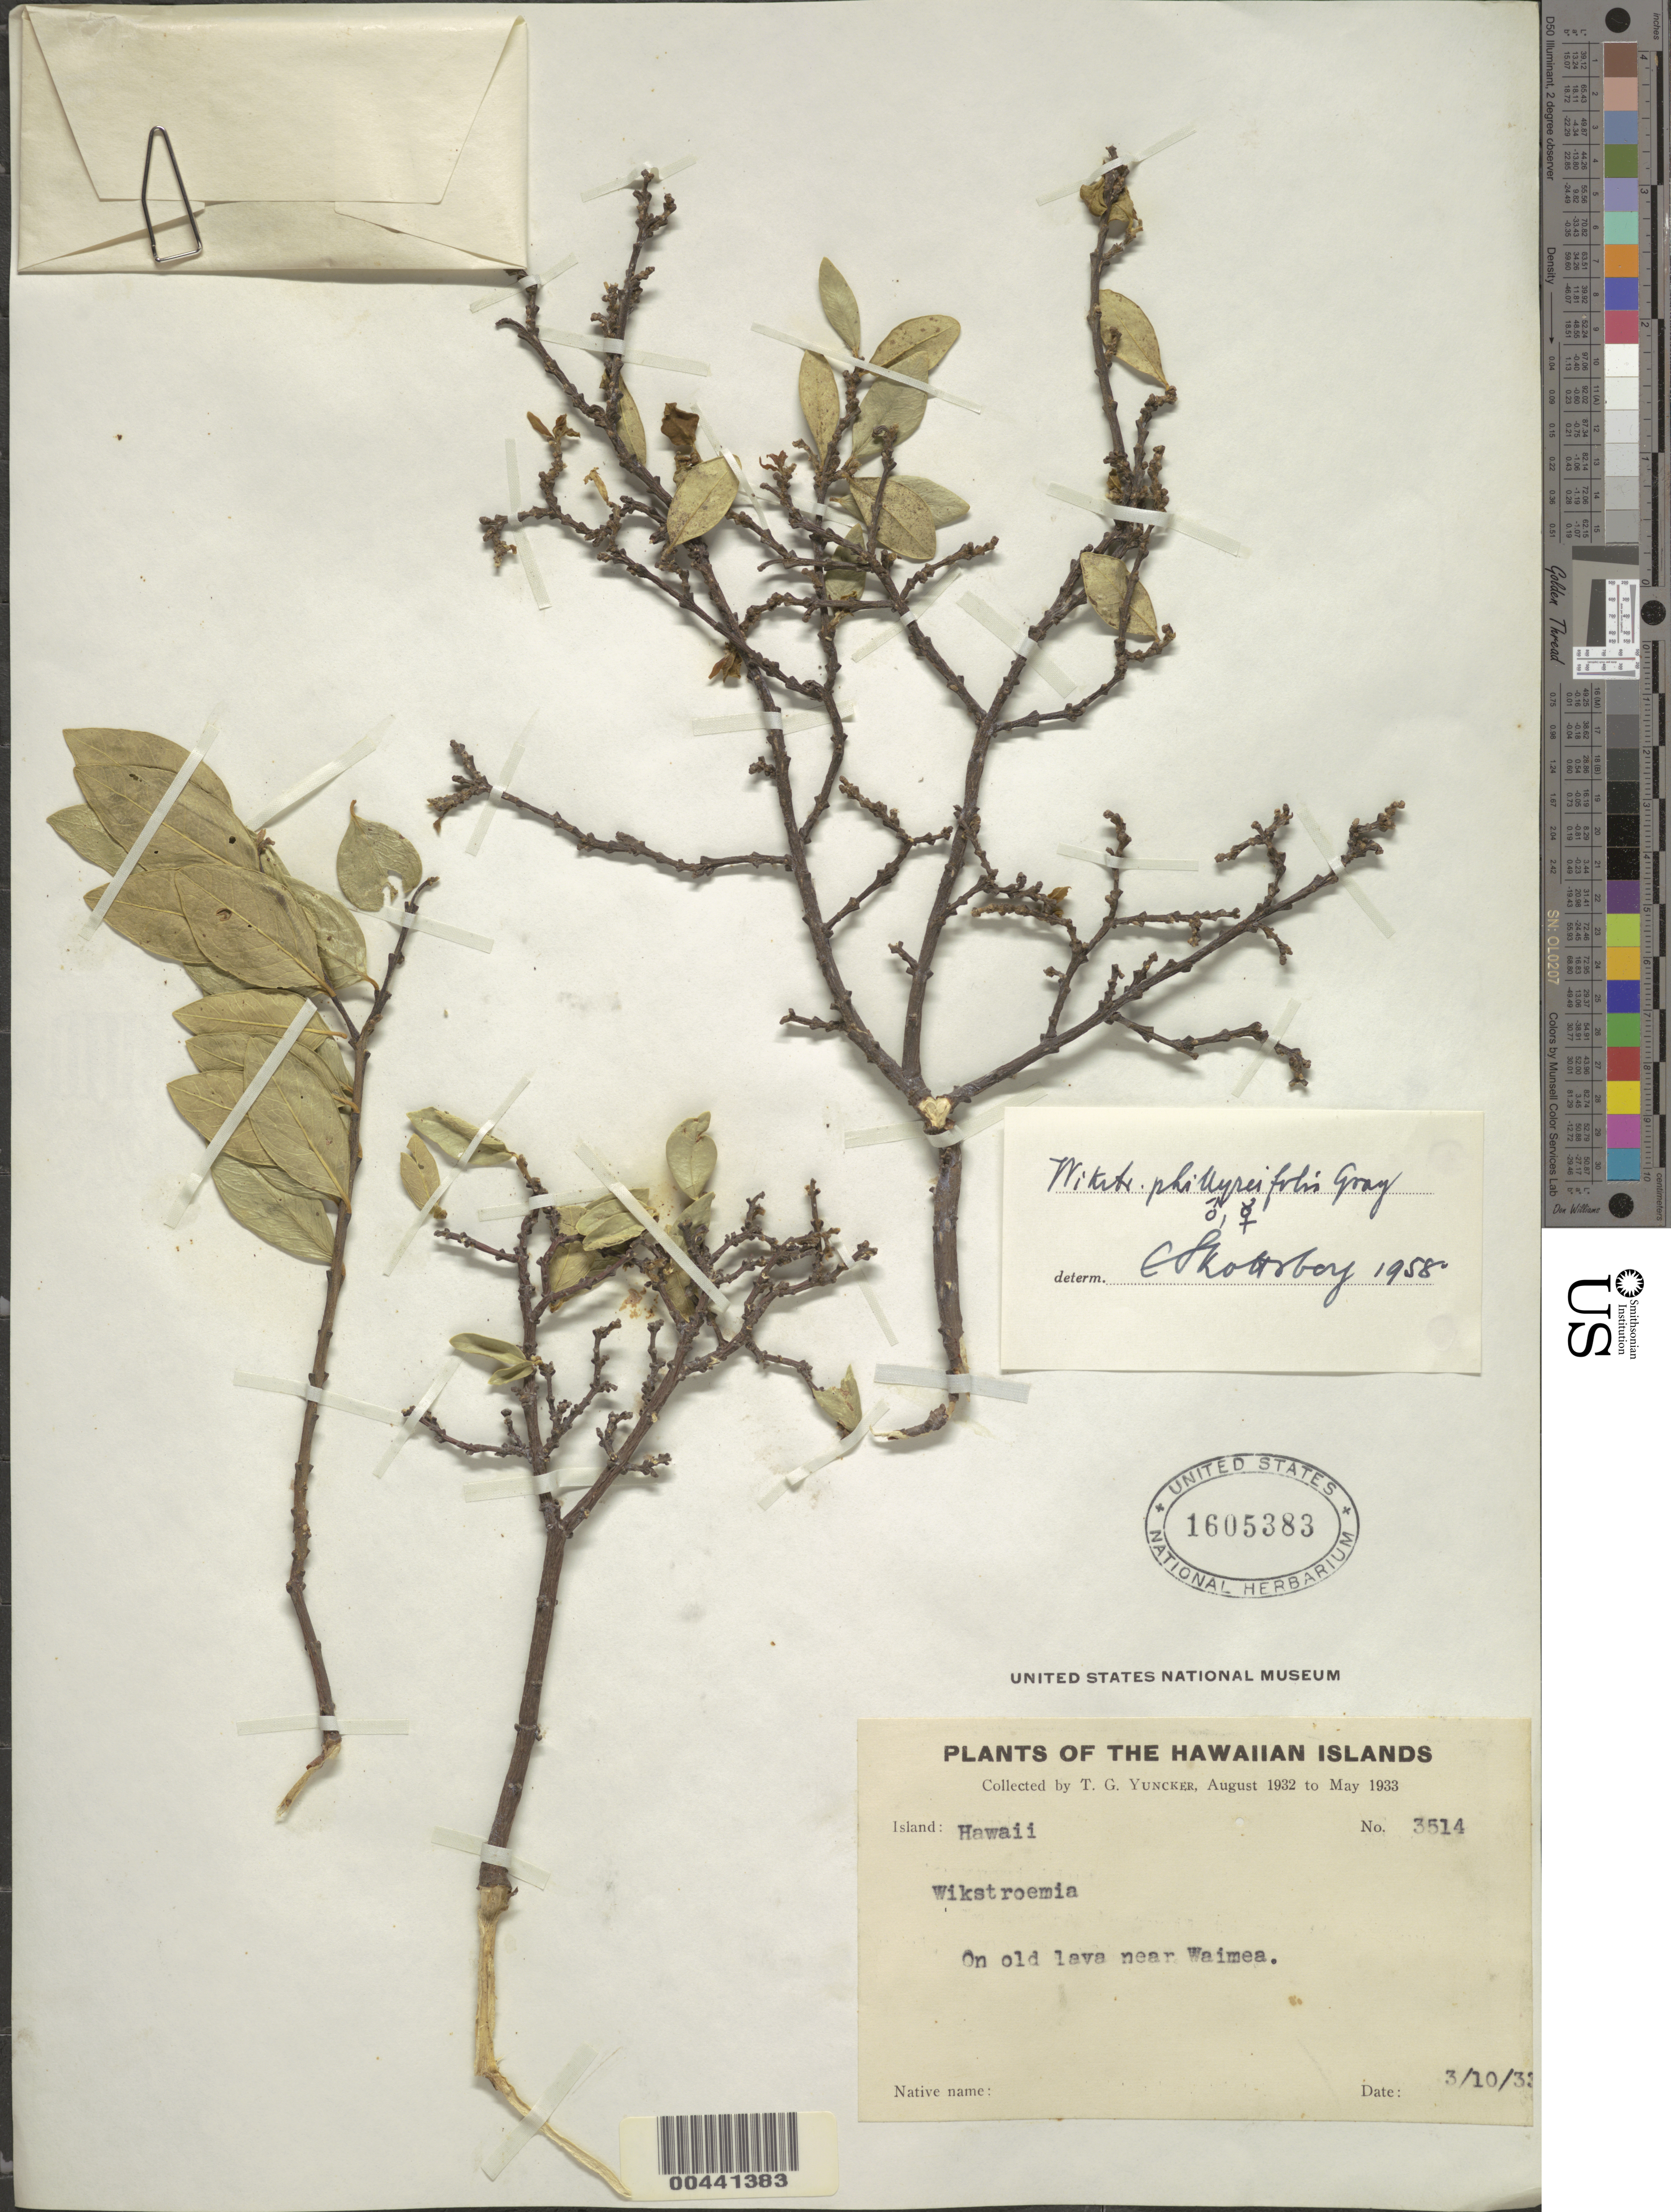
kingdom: Plantae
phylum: Tracheophyta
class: Magnoliopsida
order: Malvales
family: Thymelaeaceae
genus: Wikstroemia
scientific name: Wikstroemia phillyreifolia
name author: A. Gray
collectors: T. G. Yuncker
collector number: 3514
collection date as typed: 3 Oct 1932 or 10 Mar 1933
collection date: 1932-10-03 or 1933-03-10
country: United States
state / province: Hawaii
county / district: Hawaii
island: Hawaii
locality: On old lava near Waimea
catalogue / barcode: US 1605383